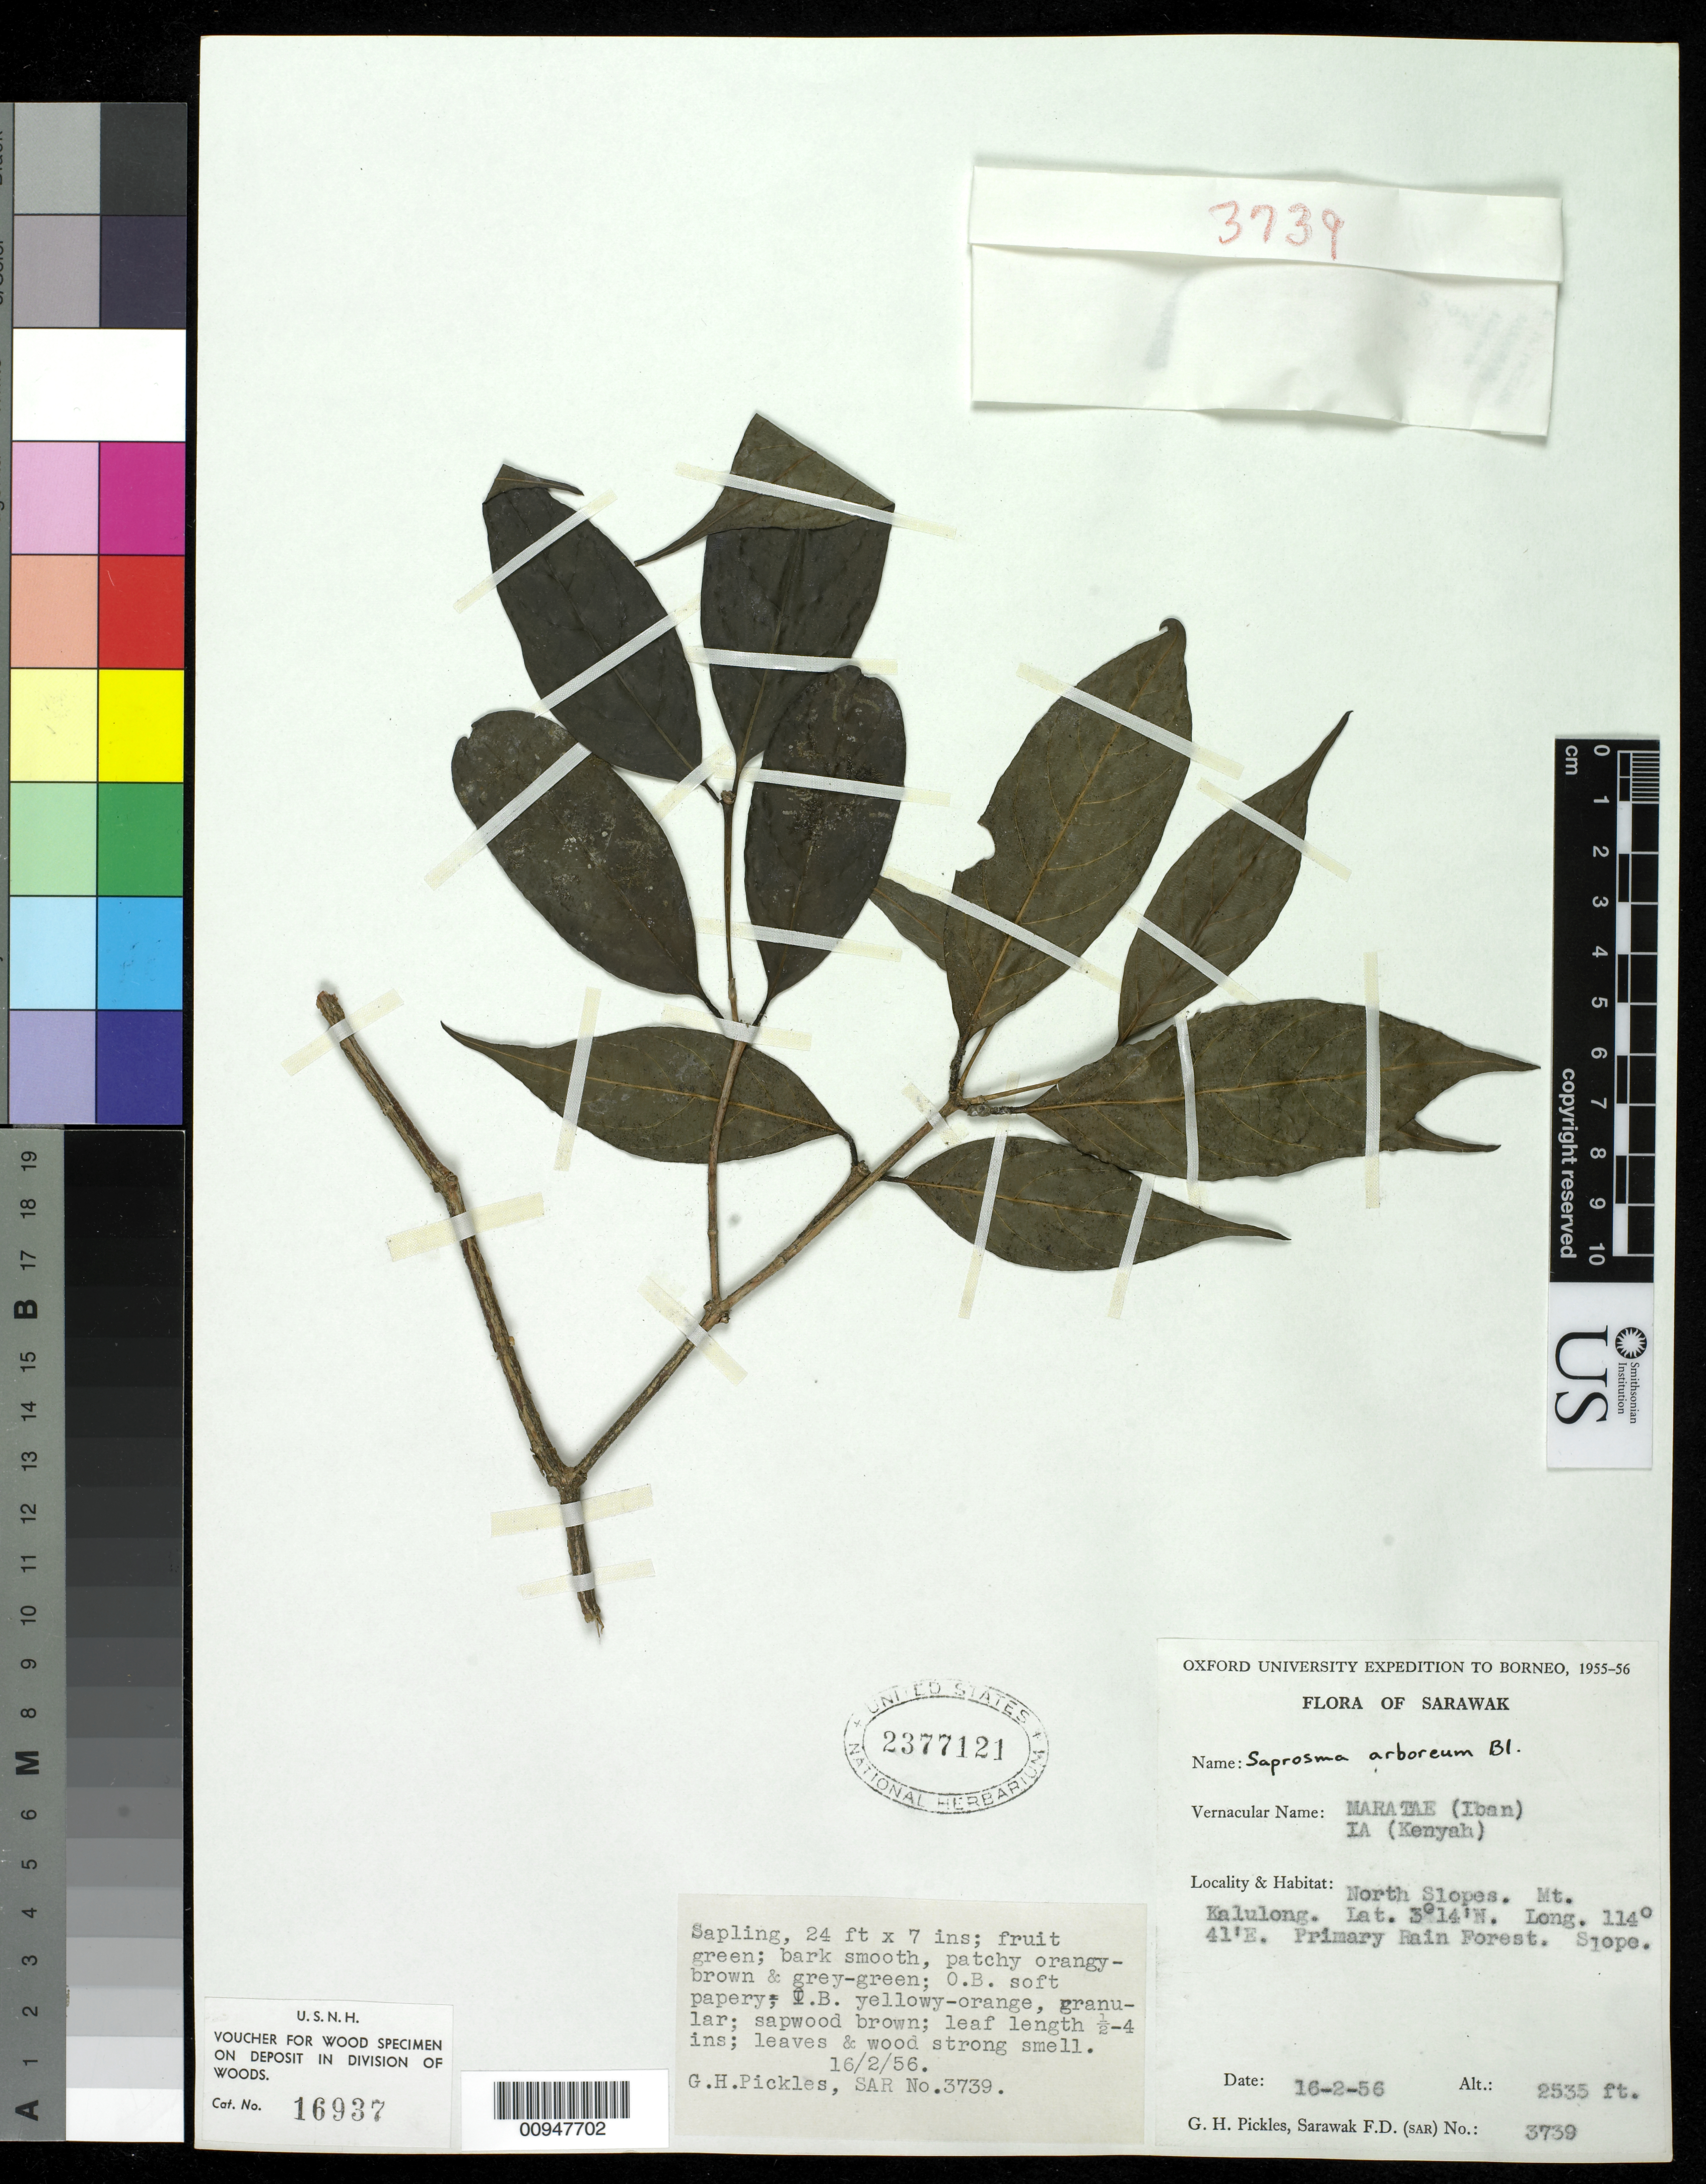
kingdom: Plantae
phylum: Tracheophyta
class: Magnoliopsida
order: Gentianales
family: Rubiaceae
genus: Saprosma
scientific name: Saprosma arborea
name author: Blume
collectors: G. Pickles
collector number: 3739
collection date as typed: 16 Feb 1956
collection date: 1956-02-16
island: Island Unknown or uncertain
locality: North Slopes. Mt. Kalulong.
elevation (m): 773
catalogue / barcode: US 2377121